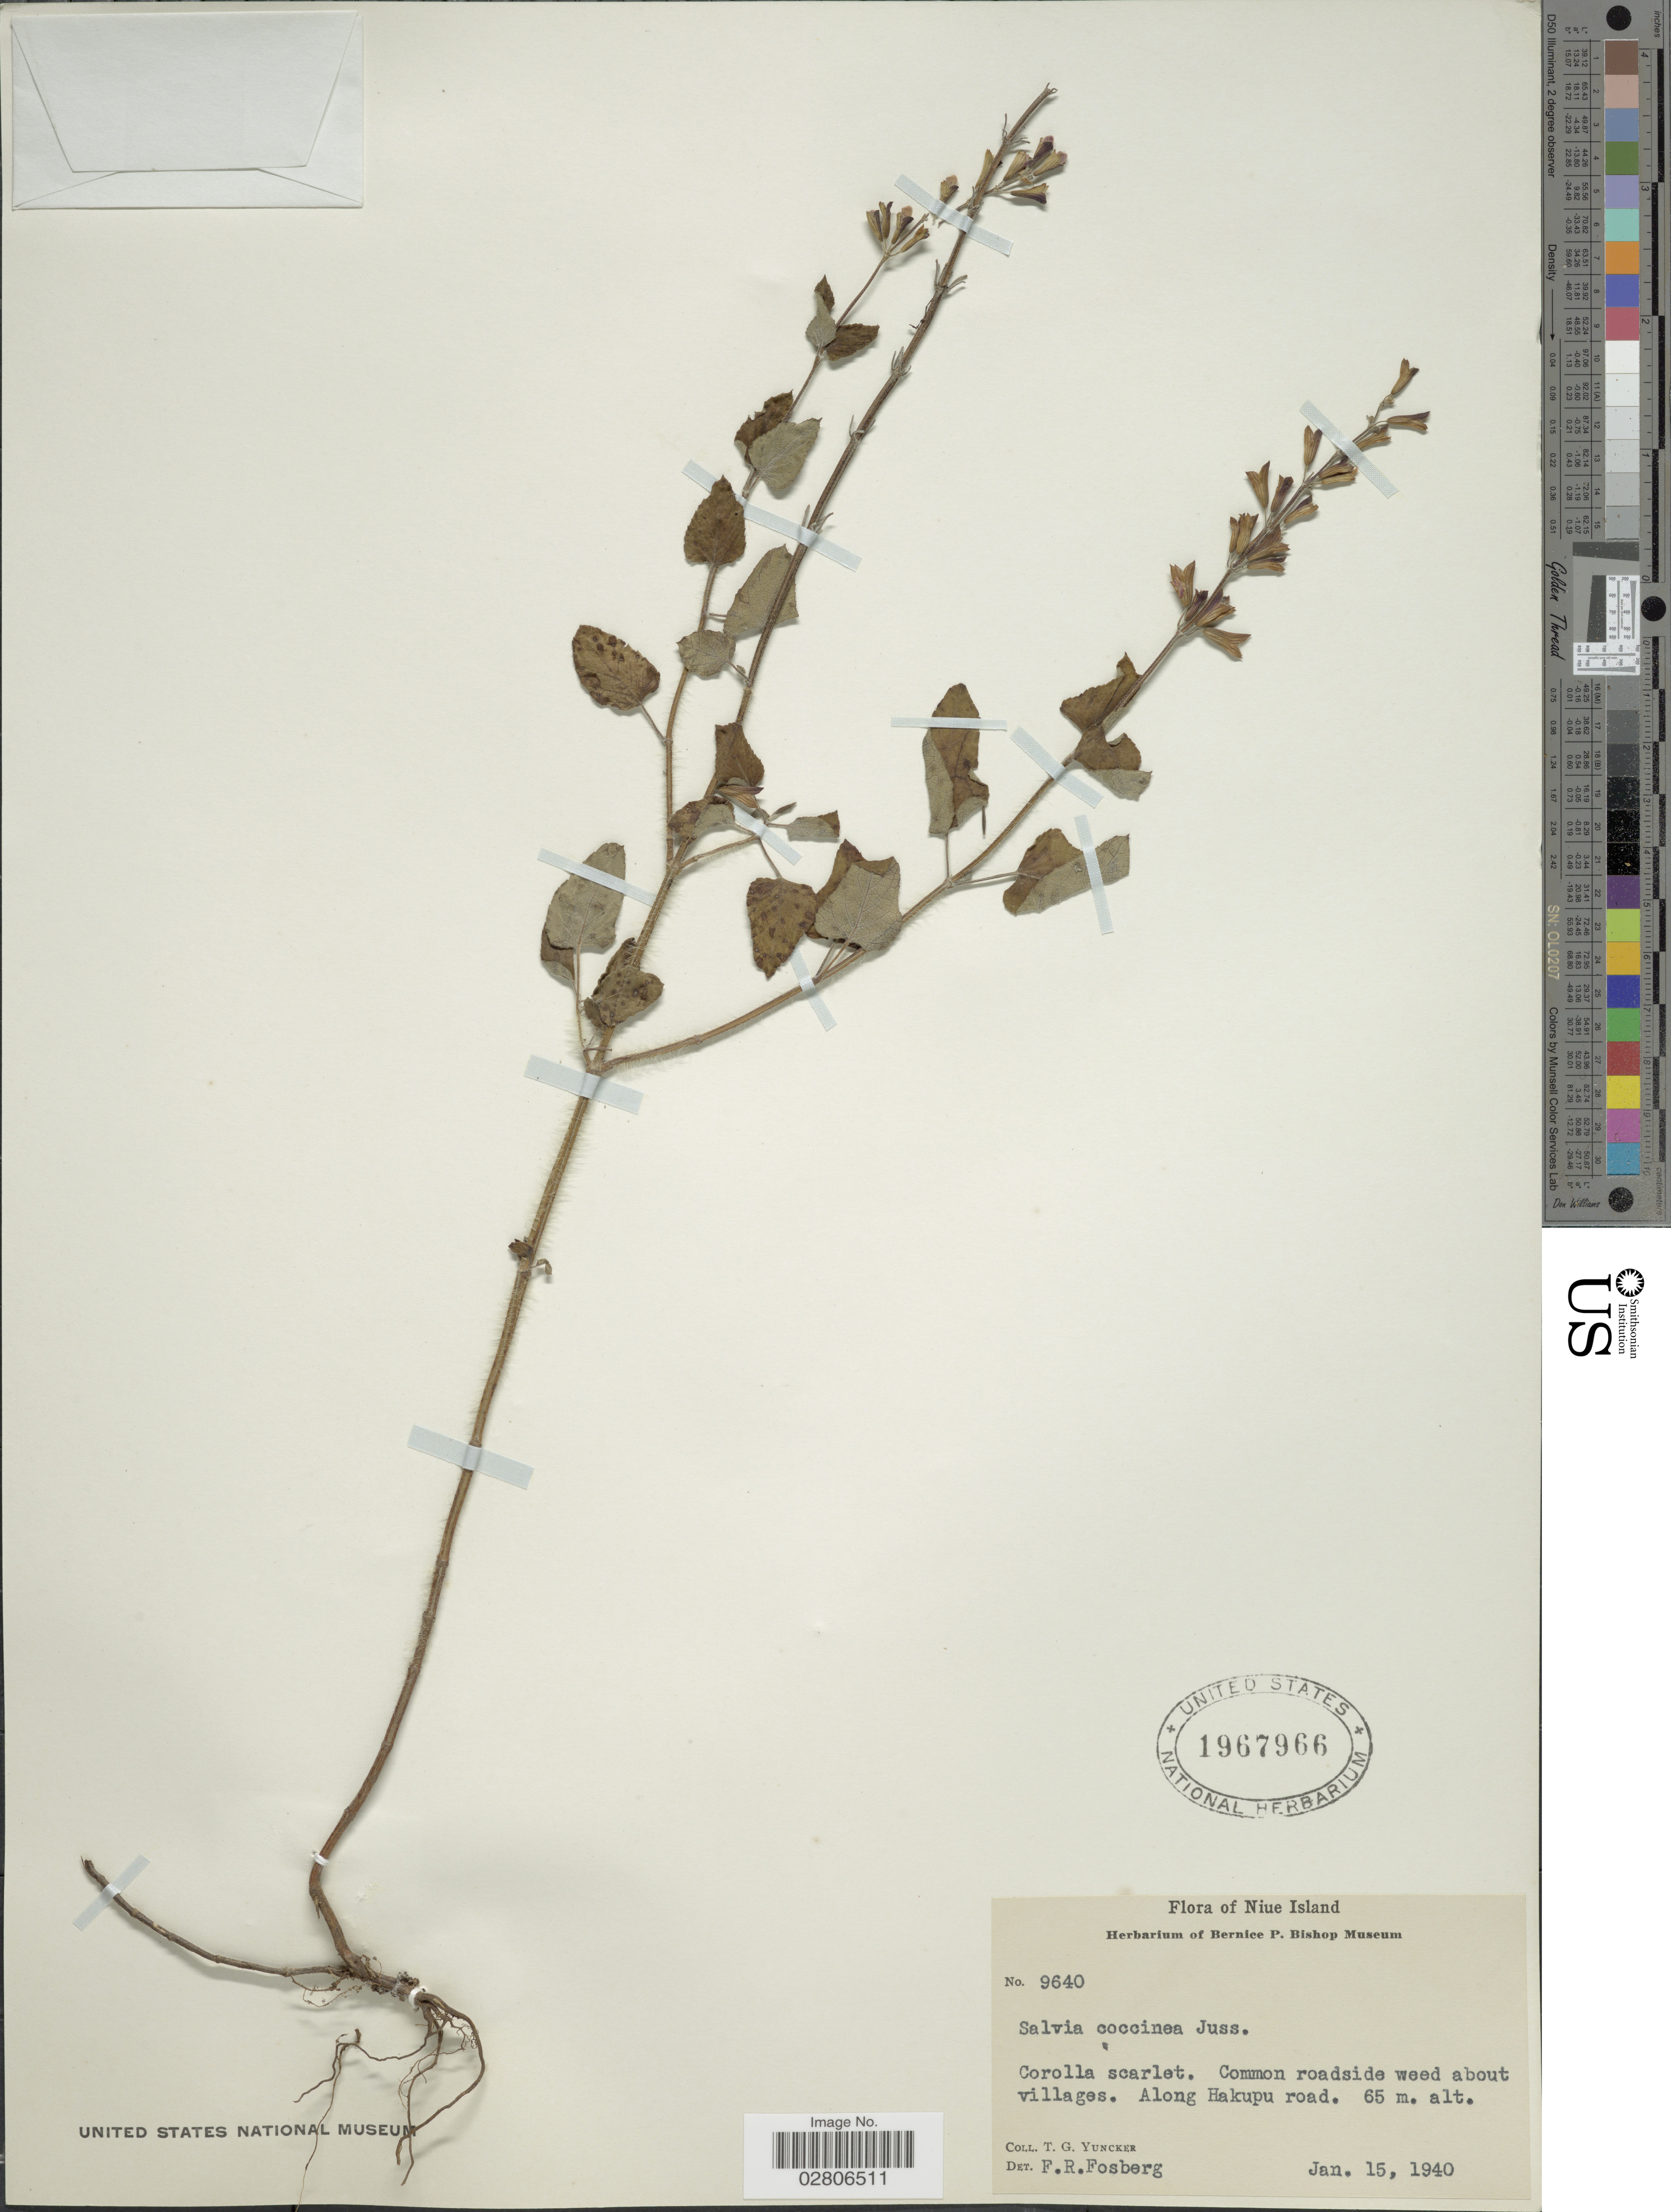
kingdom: Plantae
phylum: Tracheophyta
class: Magnoliopsida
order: Lamiales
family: Lamiaceae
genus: Salvia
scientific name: Salvia coccinea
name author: Etlinger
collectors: T. G. Yuncker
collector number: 9640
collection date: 1940-01-15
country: Niue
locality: Along Hakupu road. Niue Island.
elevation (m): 65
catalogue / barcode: US 1967966